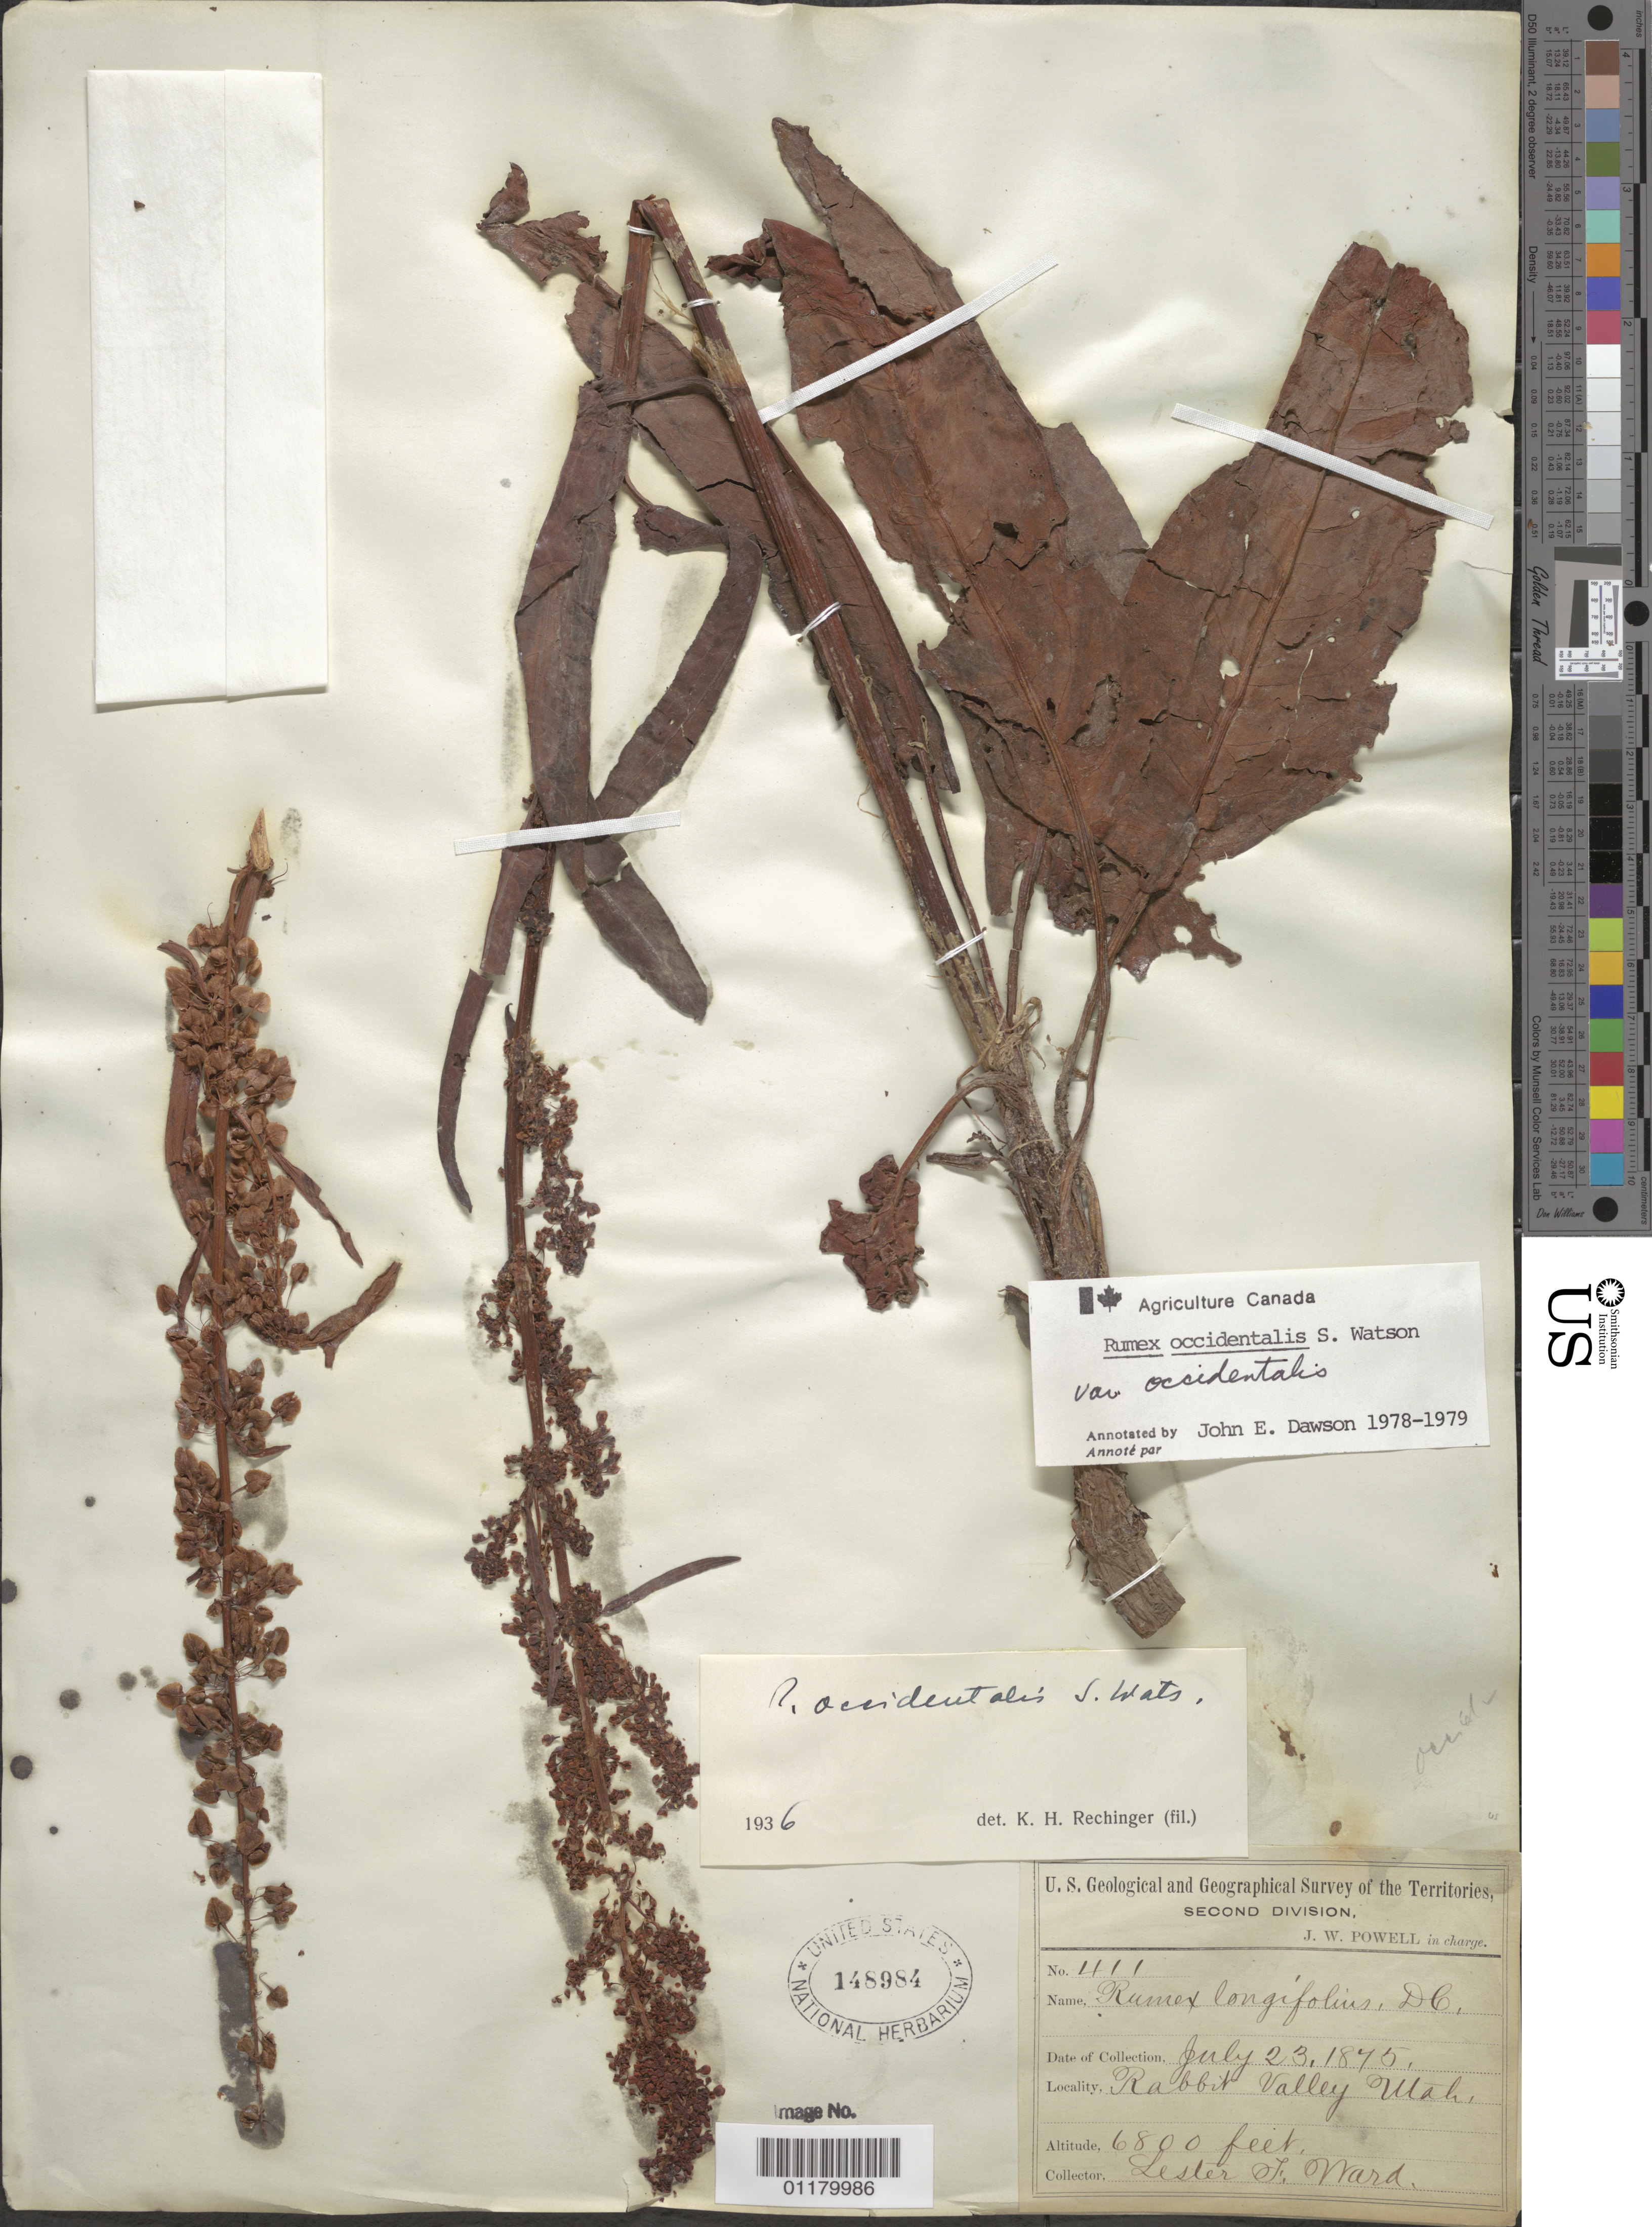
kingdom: Plantae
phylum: Tracheophyta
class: Magnoliopsida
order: Caryophyllales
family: Polygonaceae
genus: Rumex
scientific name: Rumex occidentalis var. occidentalis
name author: S. Watson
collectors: L. F. Ward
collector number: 411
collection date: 1875-07-23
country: United States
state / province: Utah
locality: Rabbit Valley.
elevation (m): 2073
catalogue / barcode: US 148984